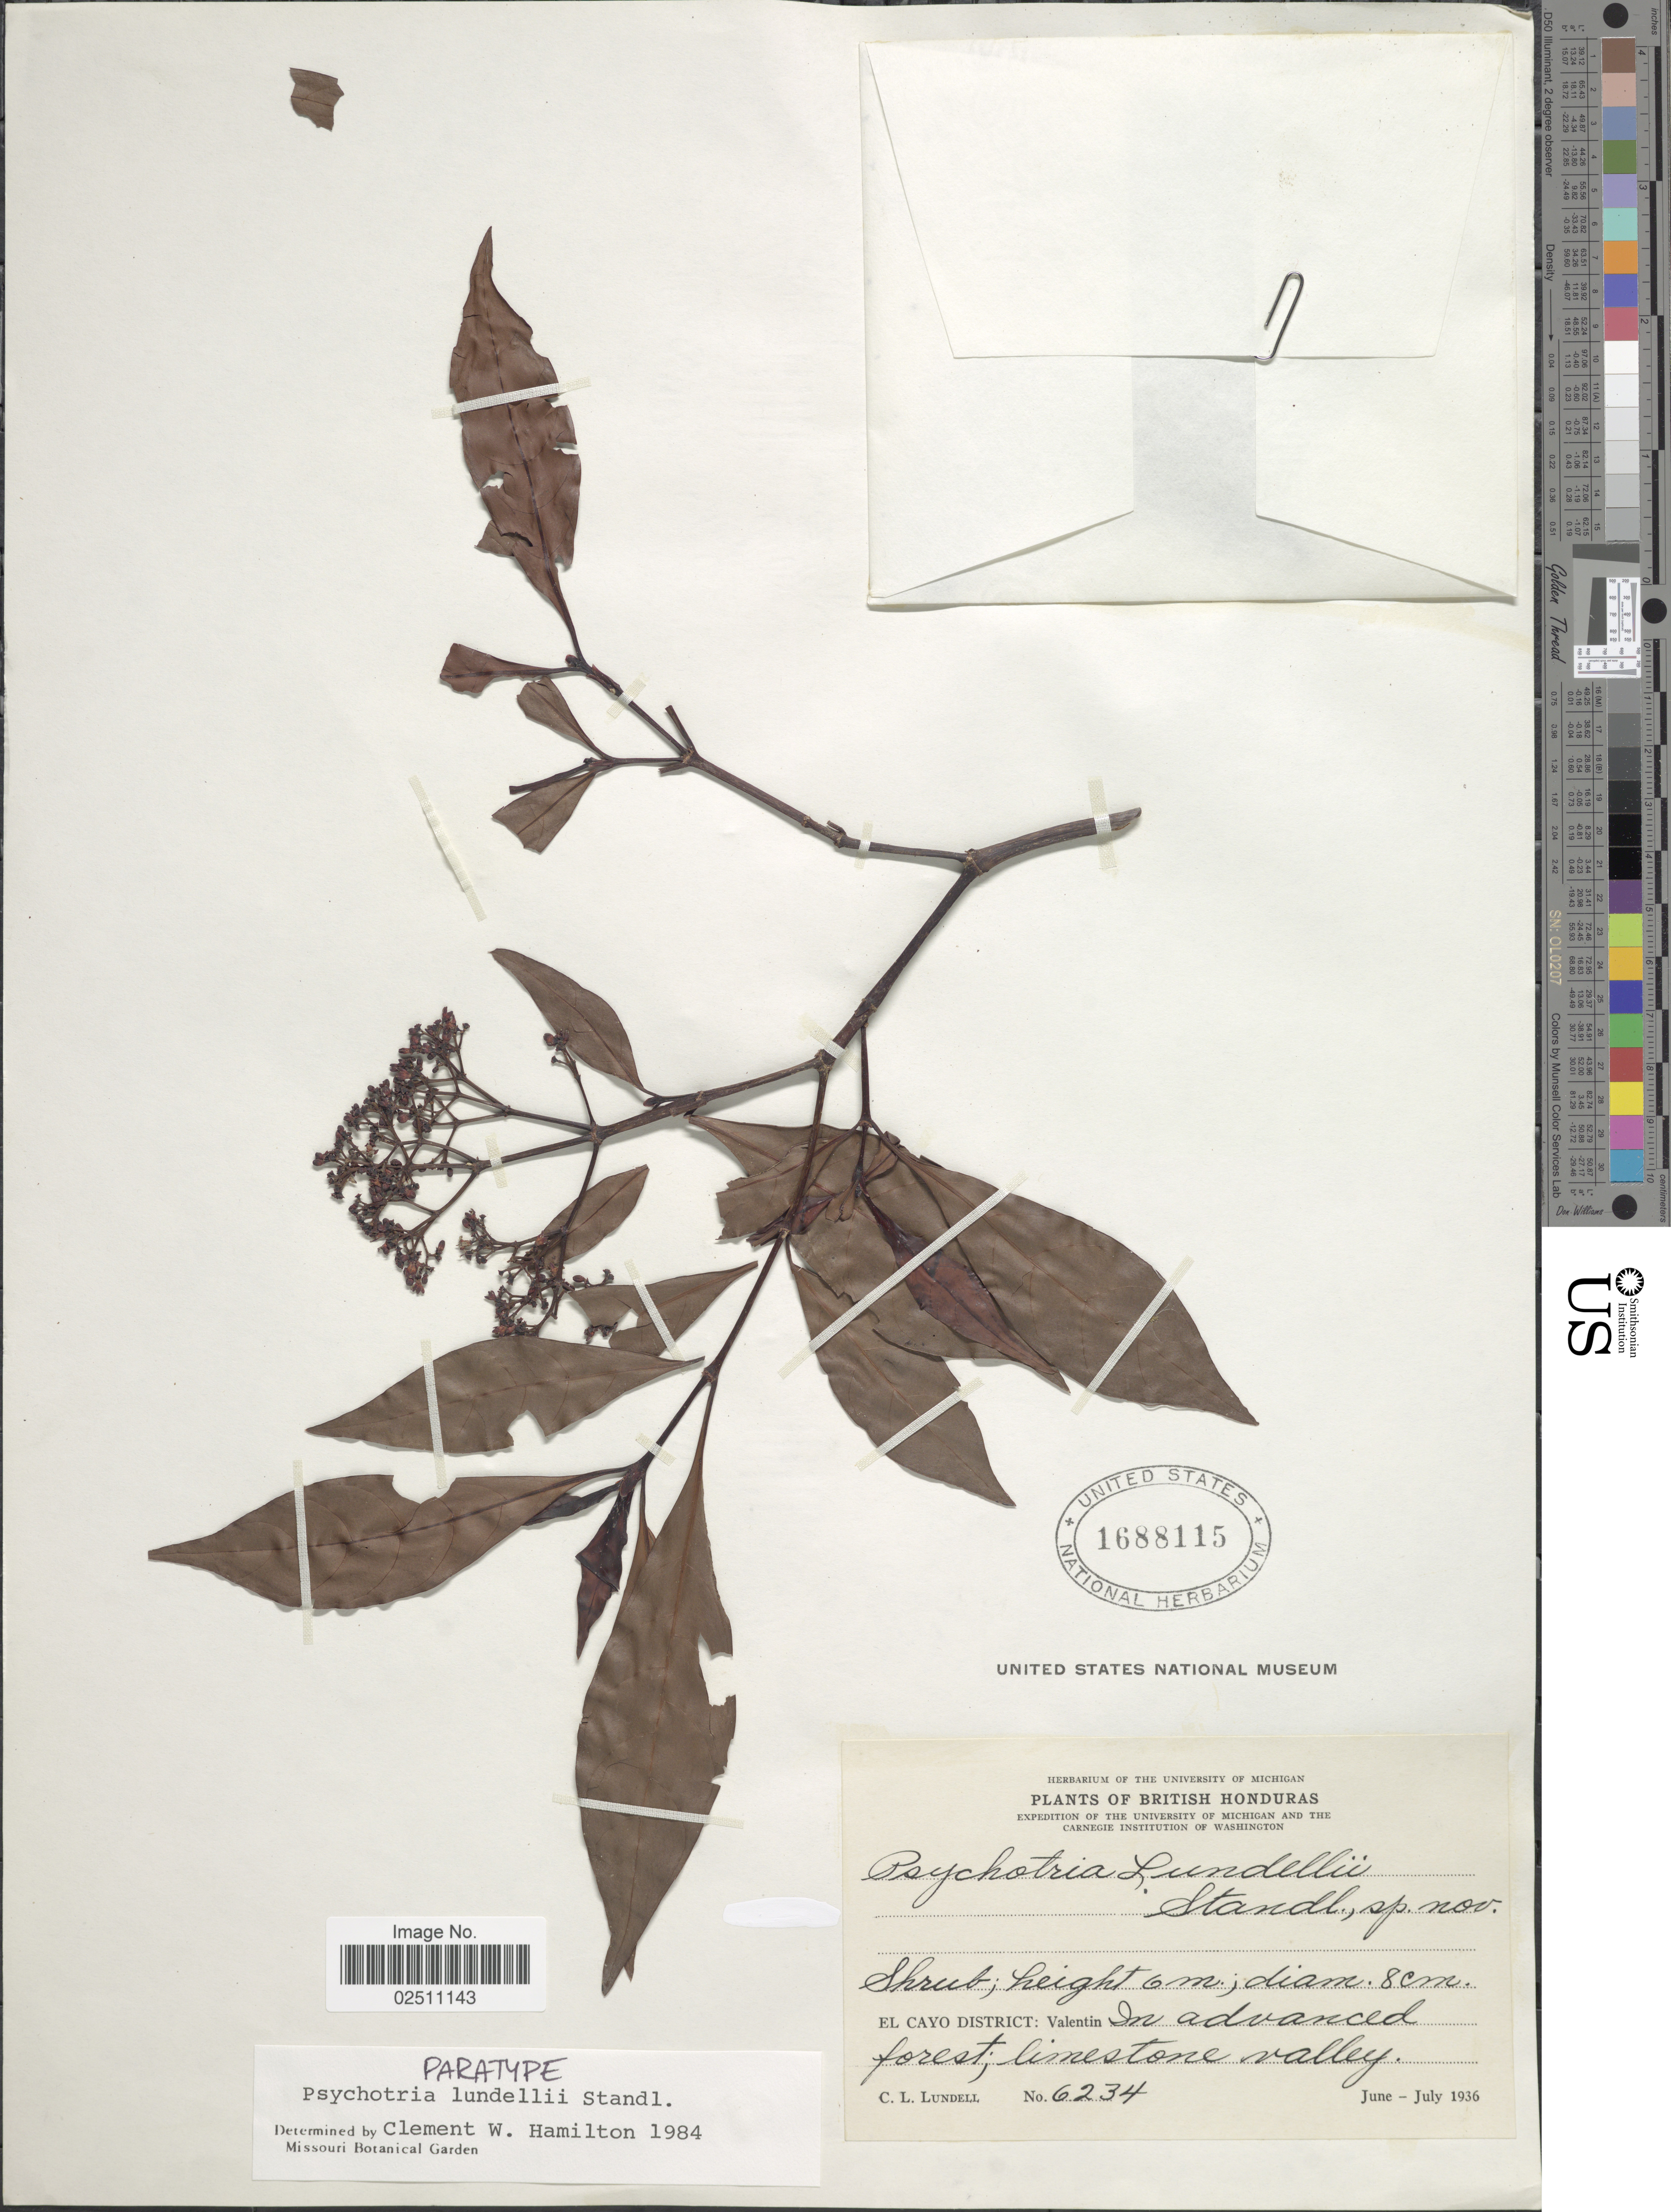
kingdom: Plantae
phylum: Tracheophyta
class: Magnoliopsida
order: Gentianales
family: Rubiaceae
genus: Psychotria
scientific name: Psychotria lundellii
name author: Standl.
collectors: C. L. Lundell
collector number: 6234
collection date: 1936-06/1936-07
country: Belize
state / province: Cayo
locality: British Honduras, El Cayo District: Valentin in advanced forest; limestone valley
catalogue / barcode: US 1688115